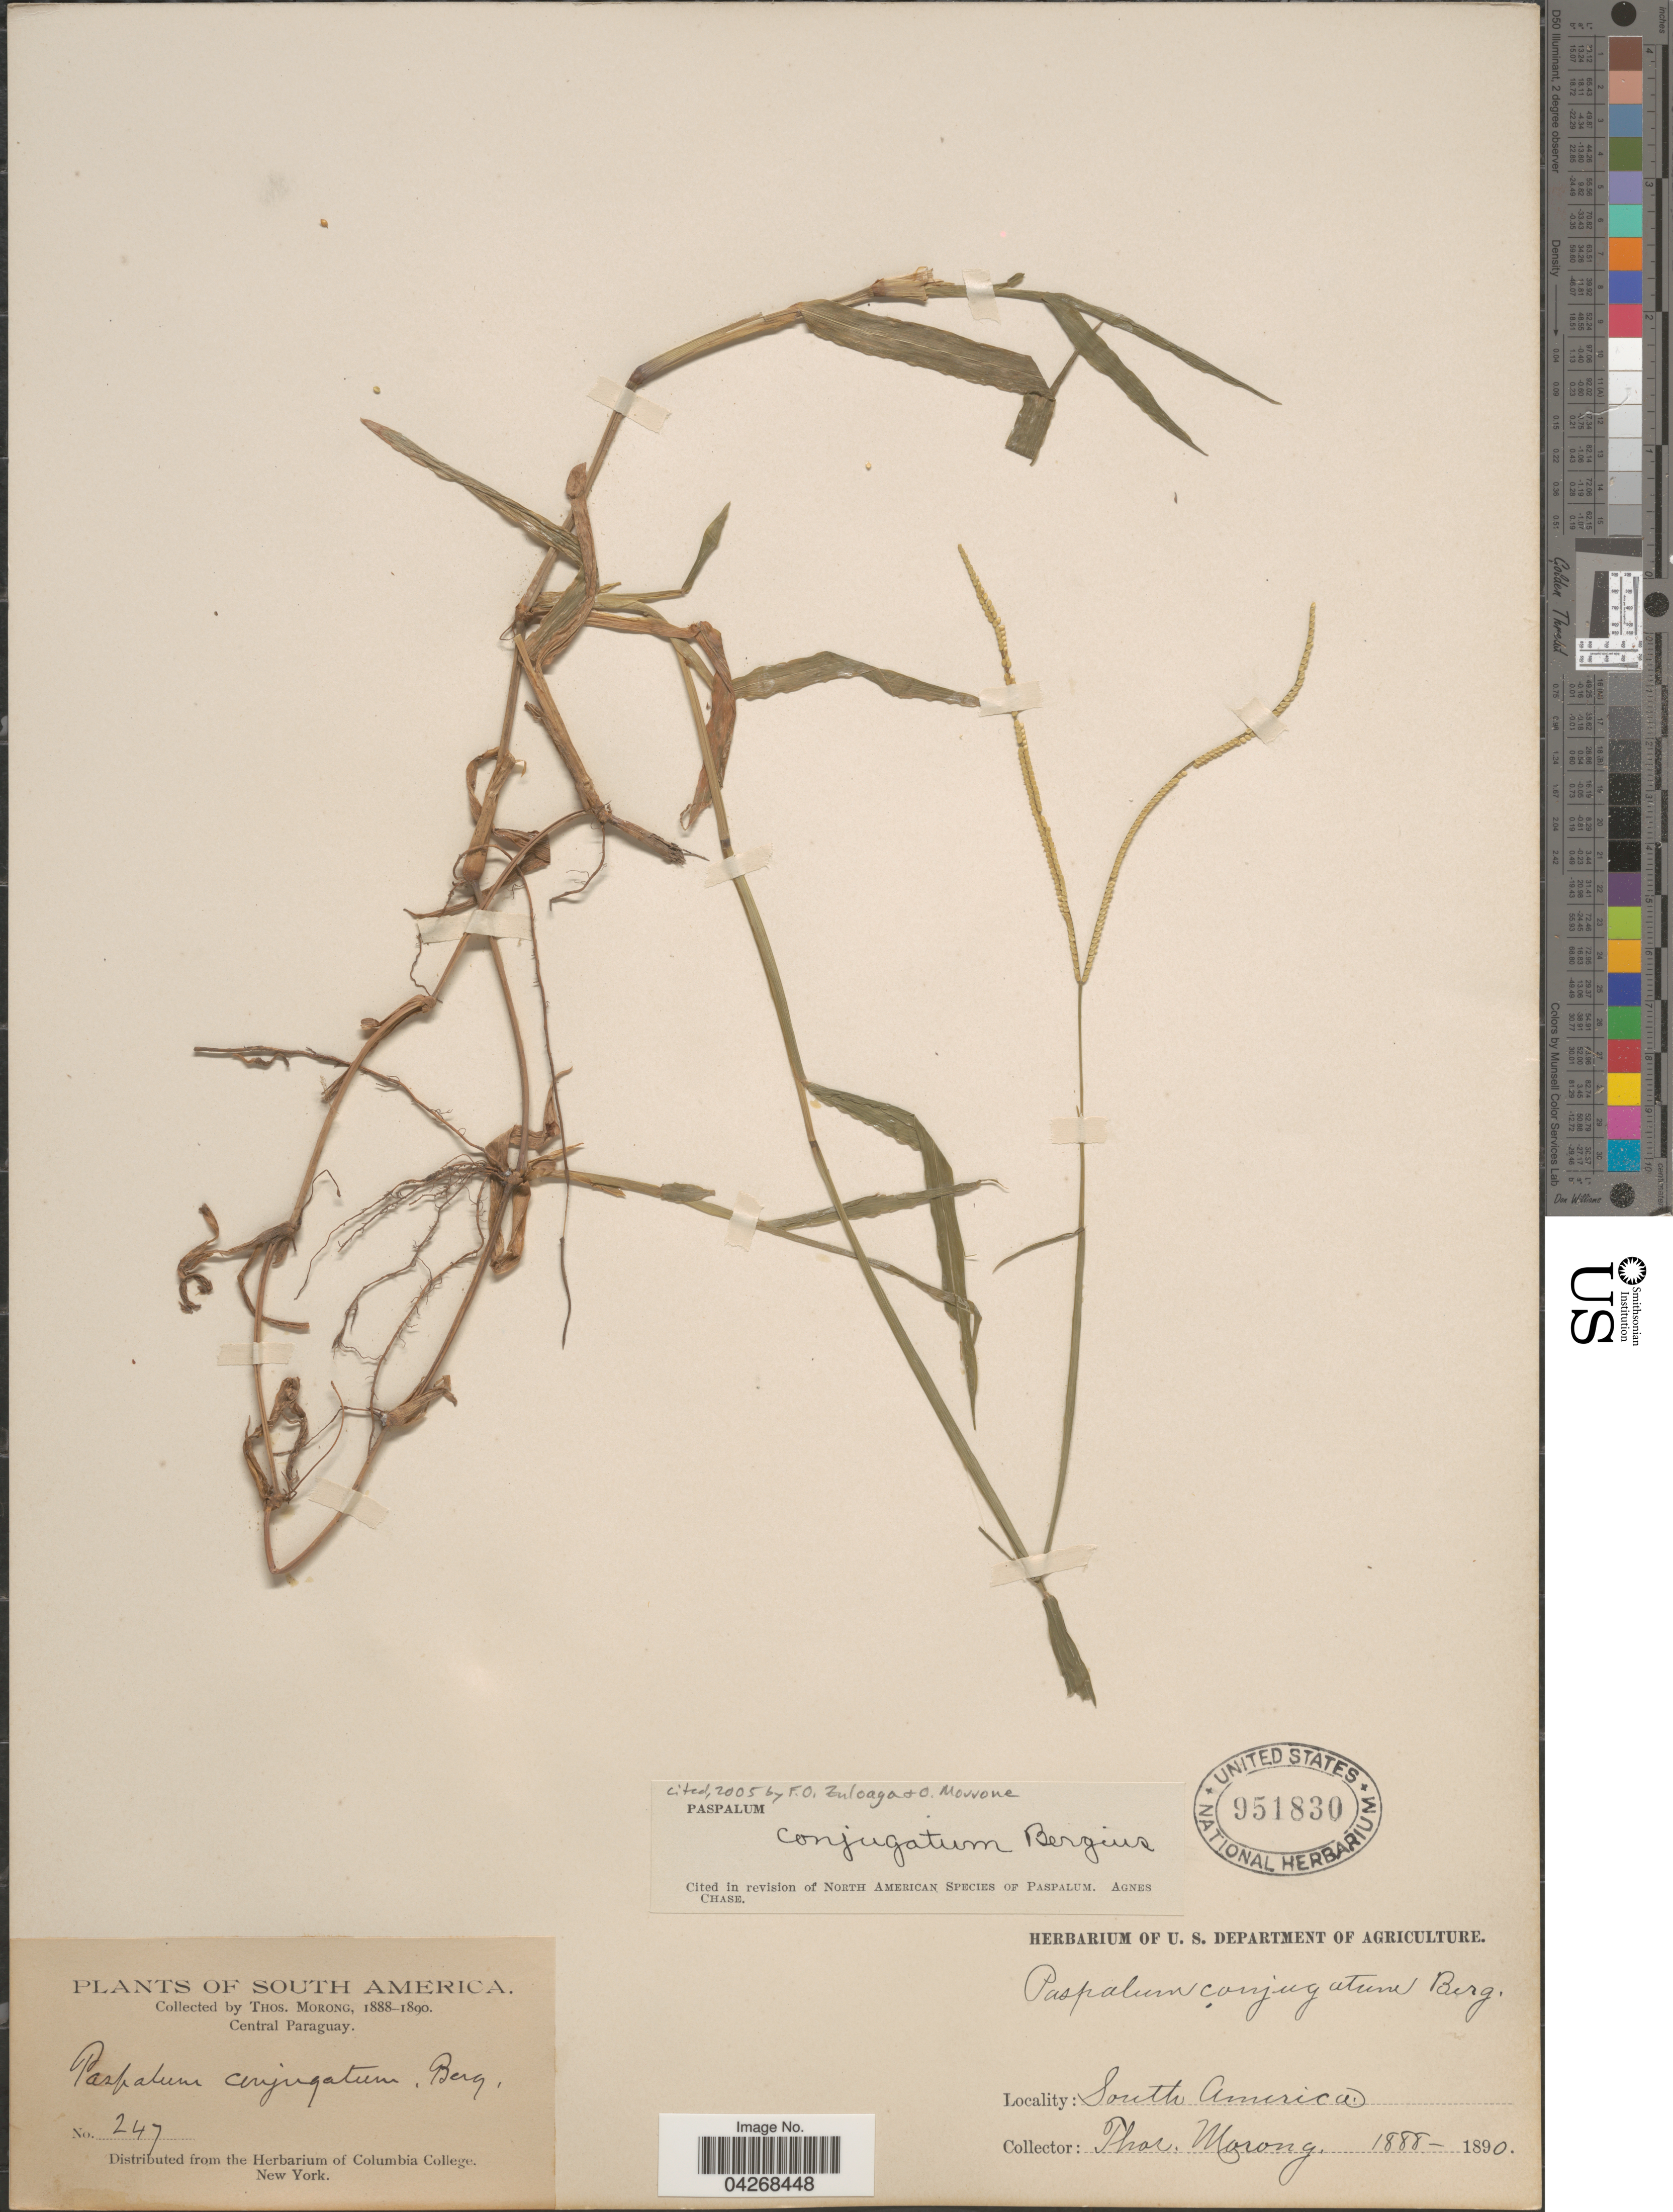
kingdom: Plantae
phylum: Tracheophyta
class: Liliopsida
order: Poales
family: Poaceae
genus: Paspalum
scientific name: Paspalum conjugatum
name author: P.J. Bergius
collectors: ex herb. T. Morong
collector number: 247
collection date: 1888/1890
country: Paraguay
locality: Central Paraguay.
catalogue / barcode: US 951830